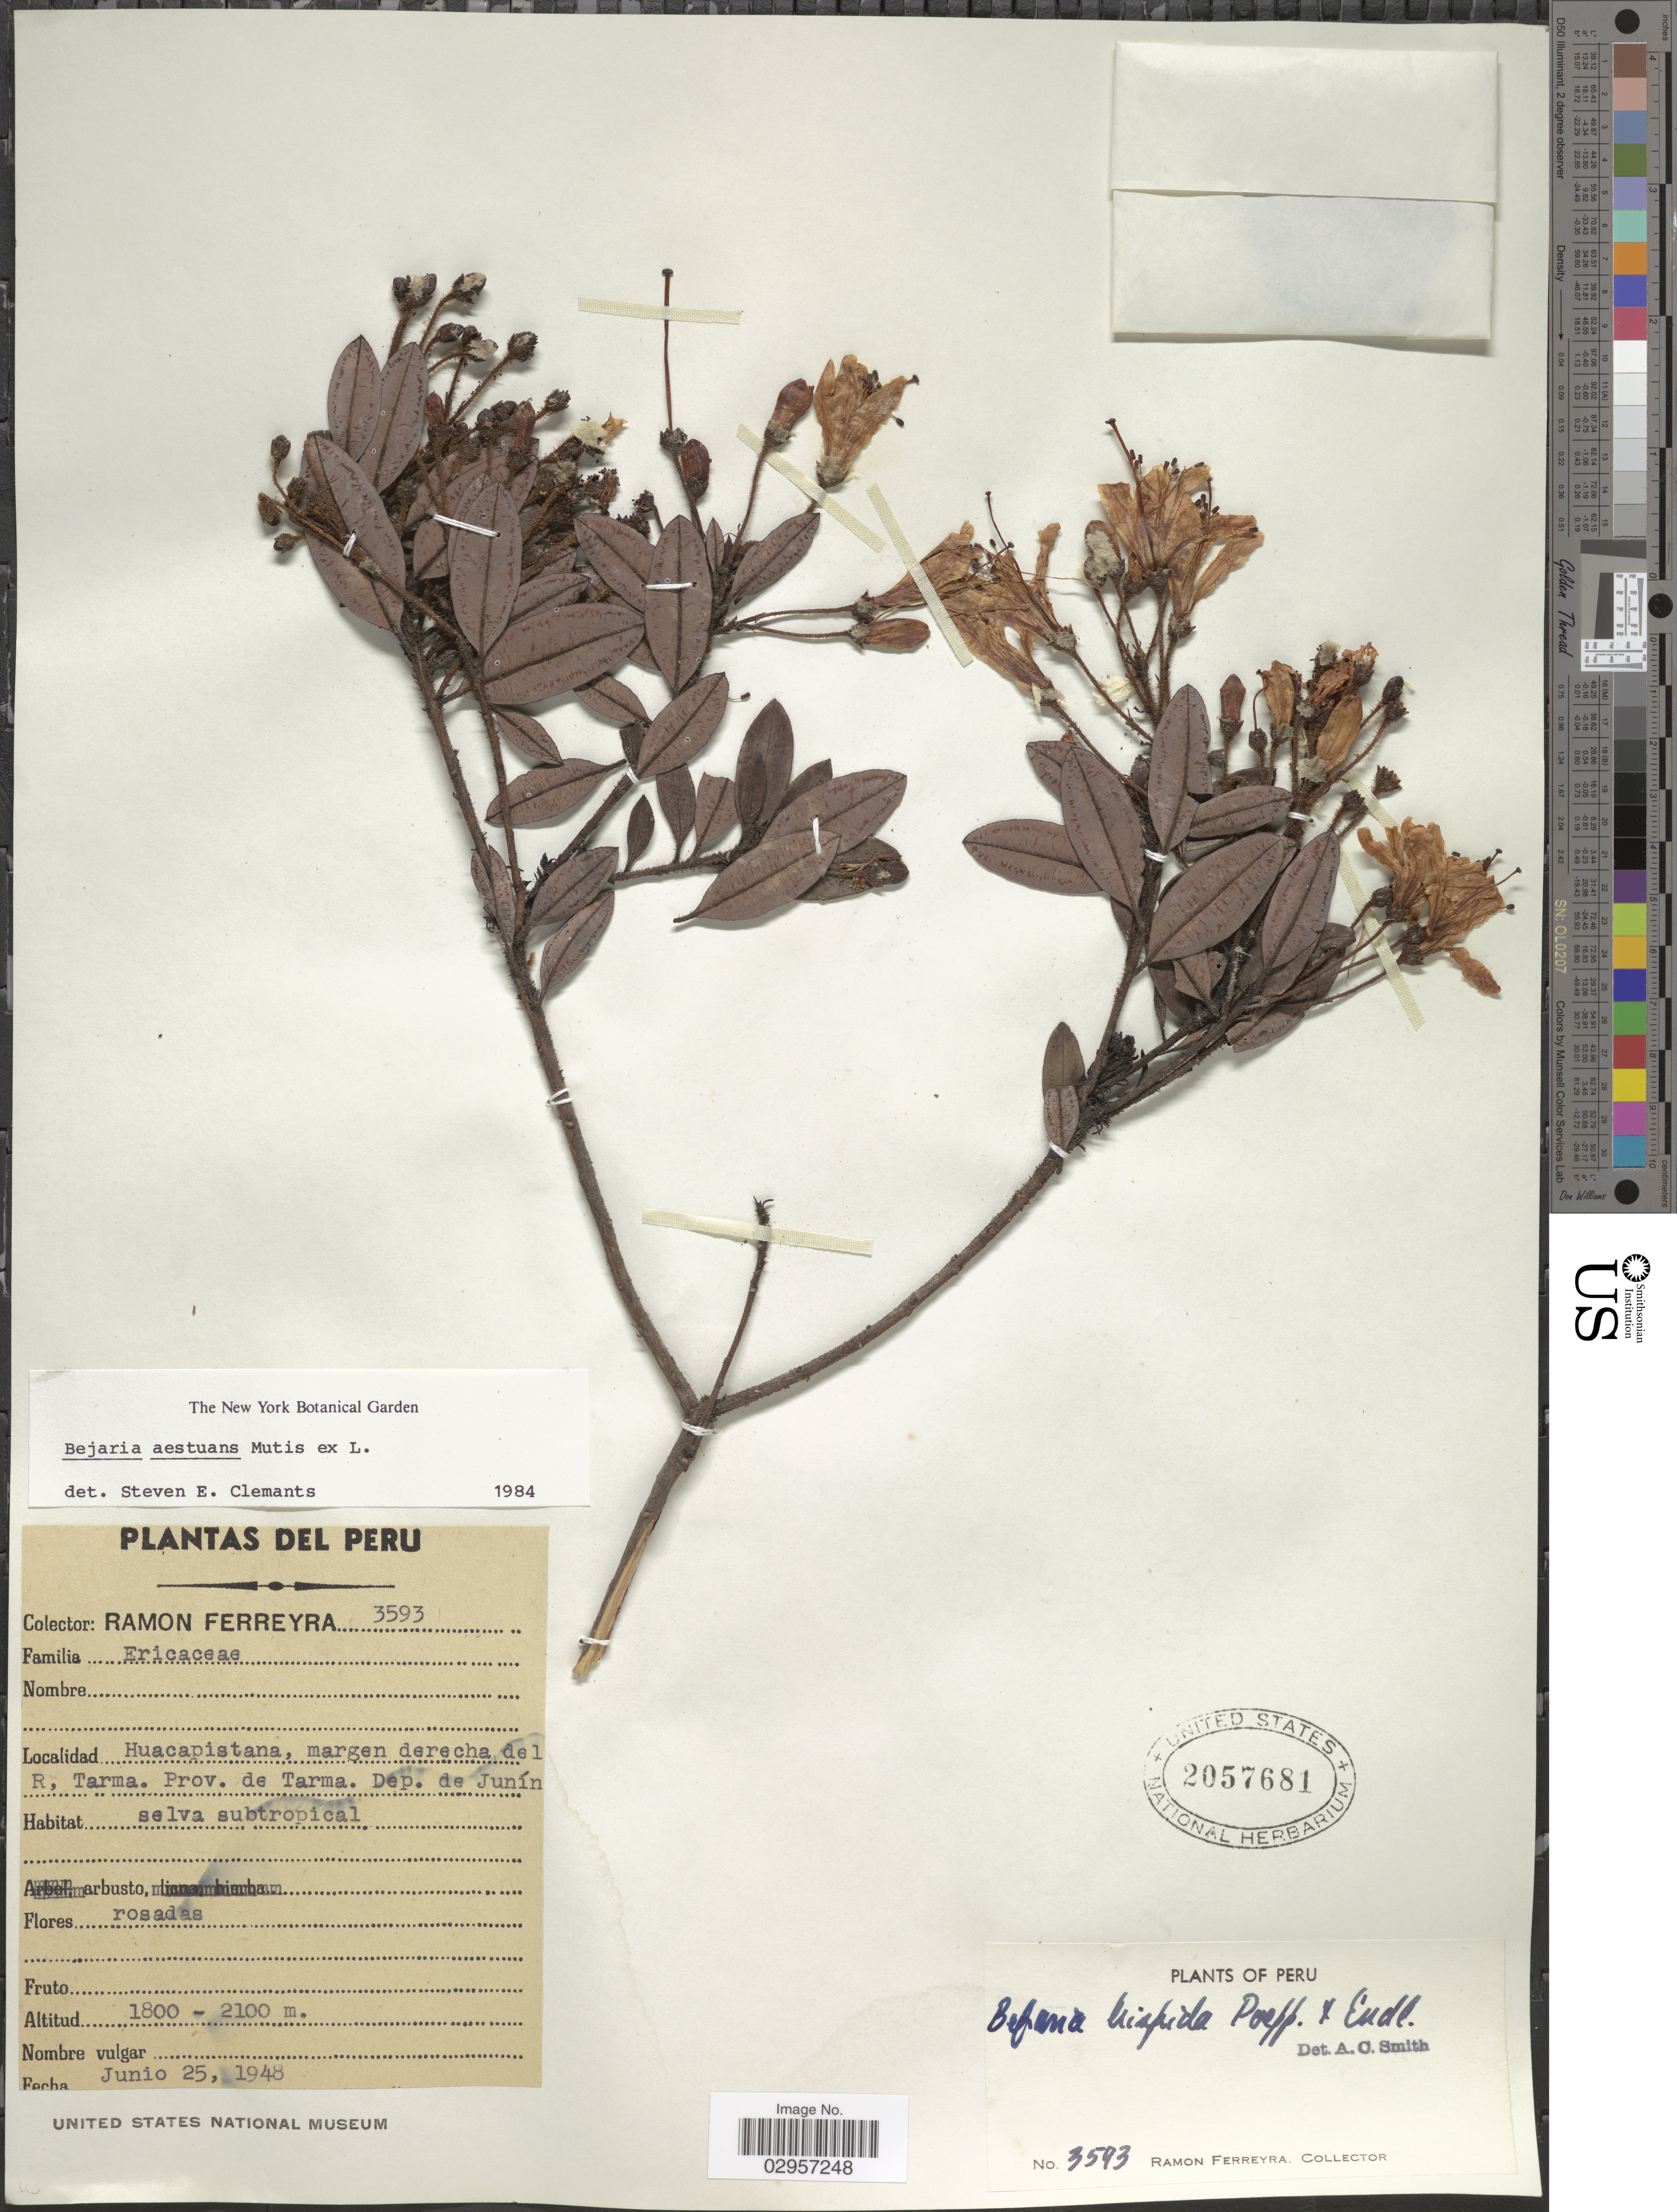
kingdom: Plantae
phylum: Tracheophyta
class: Magnoliopsida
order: Ericales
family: Ericaceae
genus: Befaria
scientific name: Befaria aestuans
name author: Mutis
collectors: R. A. Ferreyra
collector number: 3593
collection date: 1948-06-25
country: Peru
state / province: Junín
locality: Huacapistana, margen derecha del R. Tarma. Prov. de Tarma.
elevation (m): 1800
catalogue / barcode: US 2057681